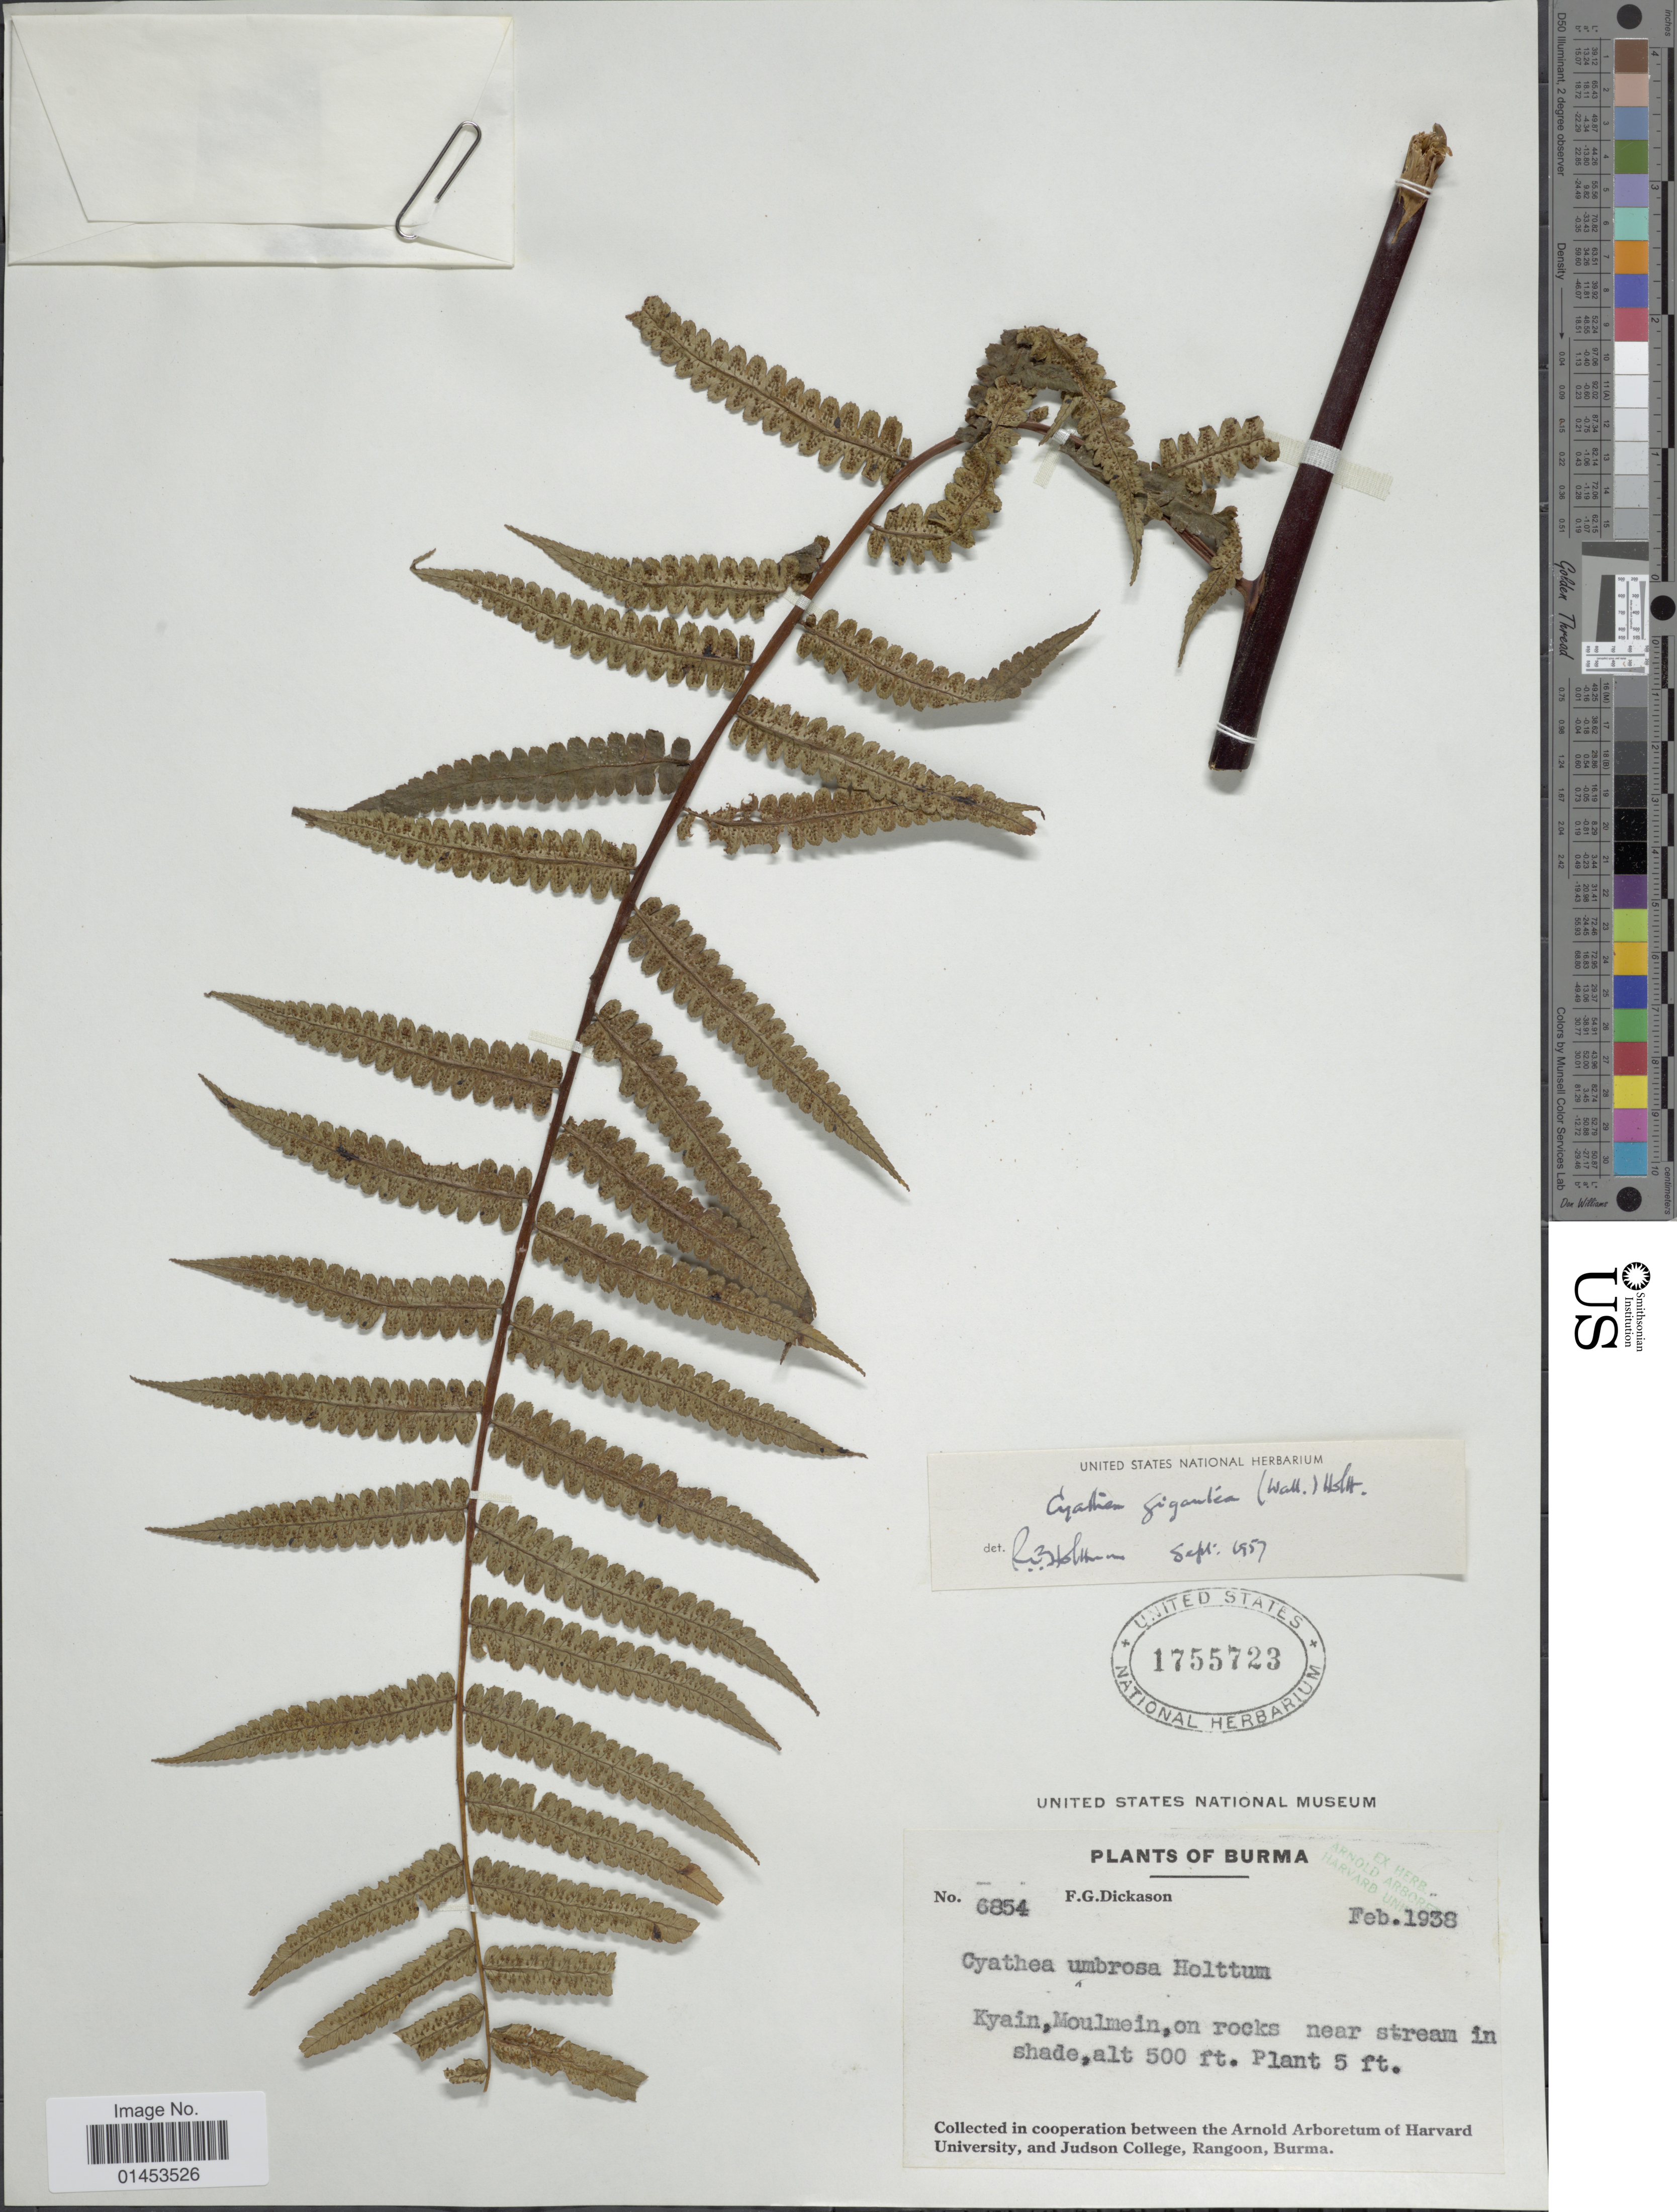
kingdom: Plantae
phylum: Tracheophyta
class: Polypodiopsida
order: Cyatheales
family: Cyatheaceae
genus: Cyathea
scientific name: Cyathea gigantea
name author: (Wall. ex Hook.) Holttum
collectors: F. Dickason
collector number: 6854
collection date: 1938-02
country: Myanmar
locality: Burma, Kyain, Moulmein, on rocks near stream in shade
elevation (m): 152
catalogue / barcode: US 1755723